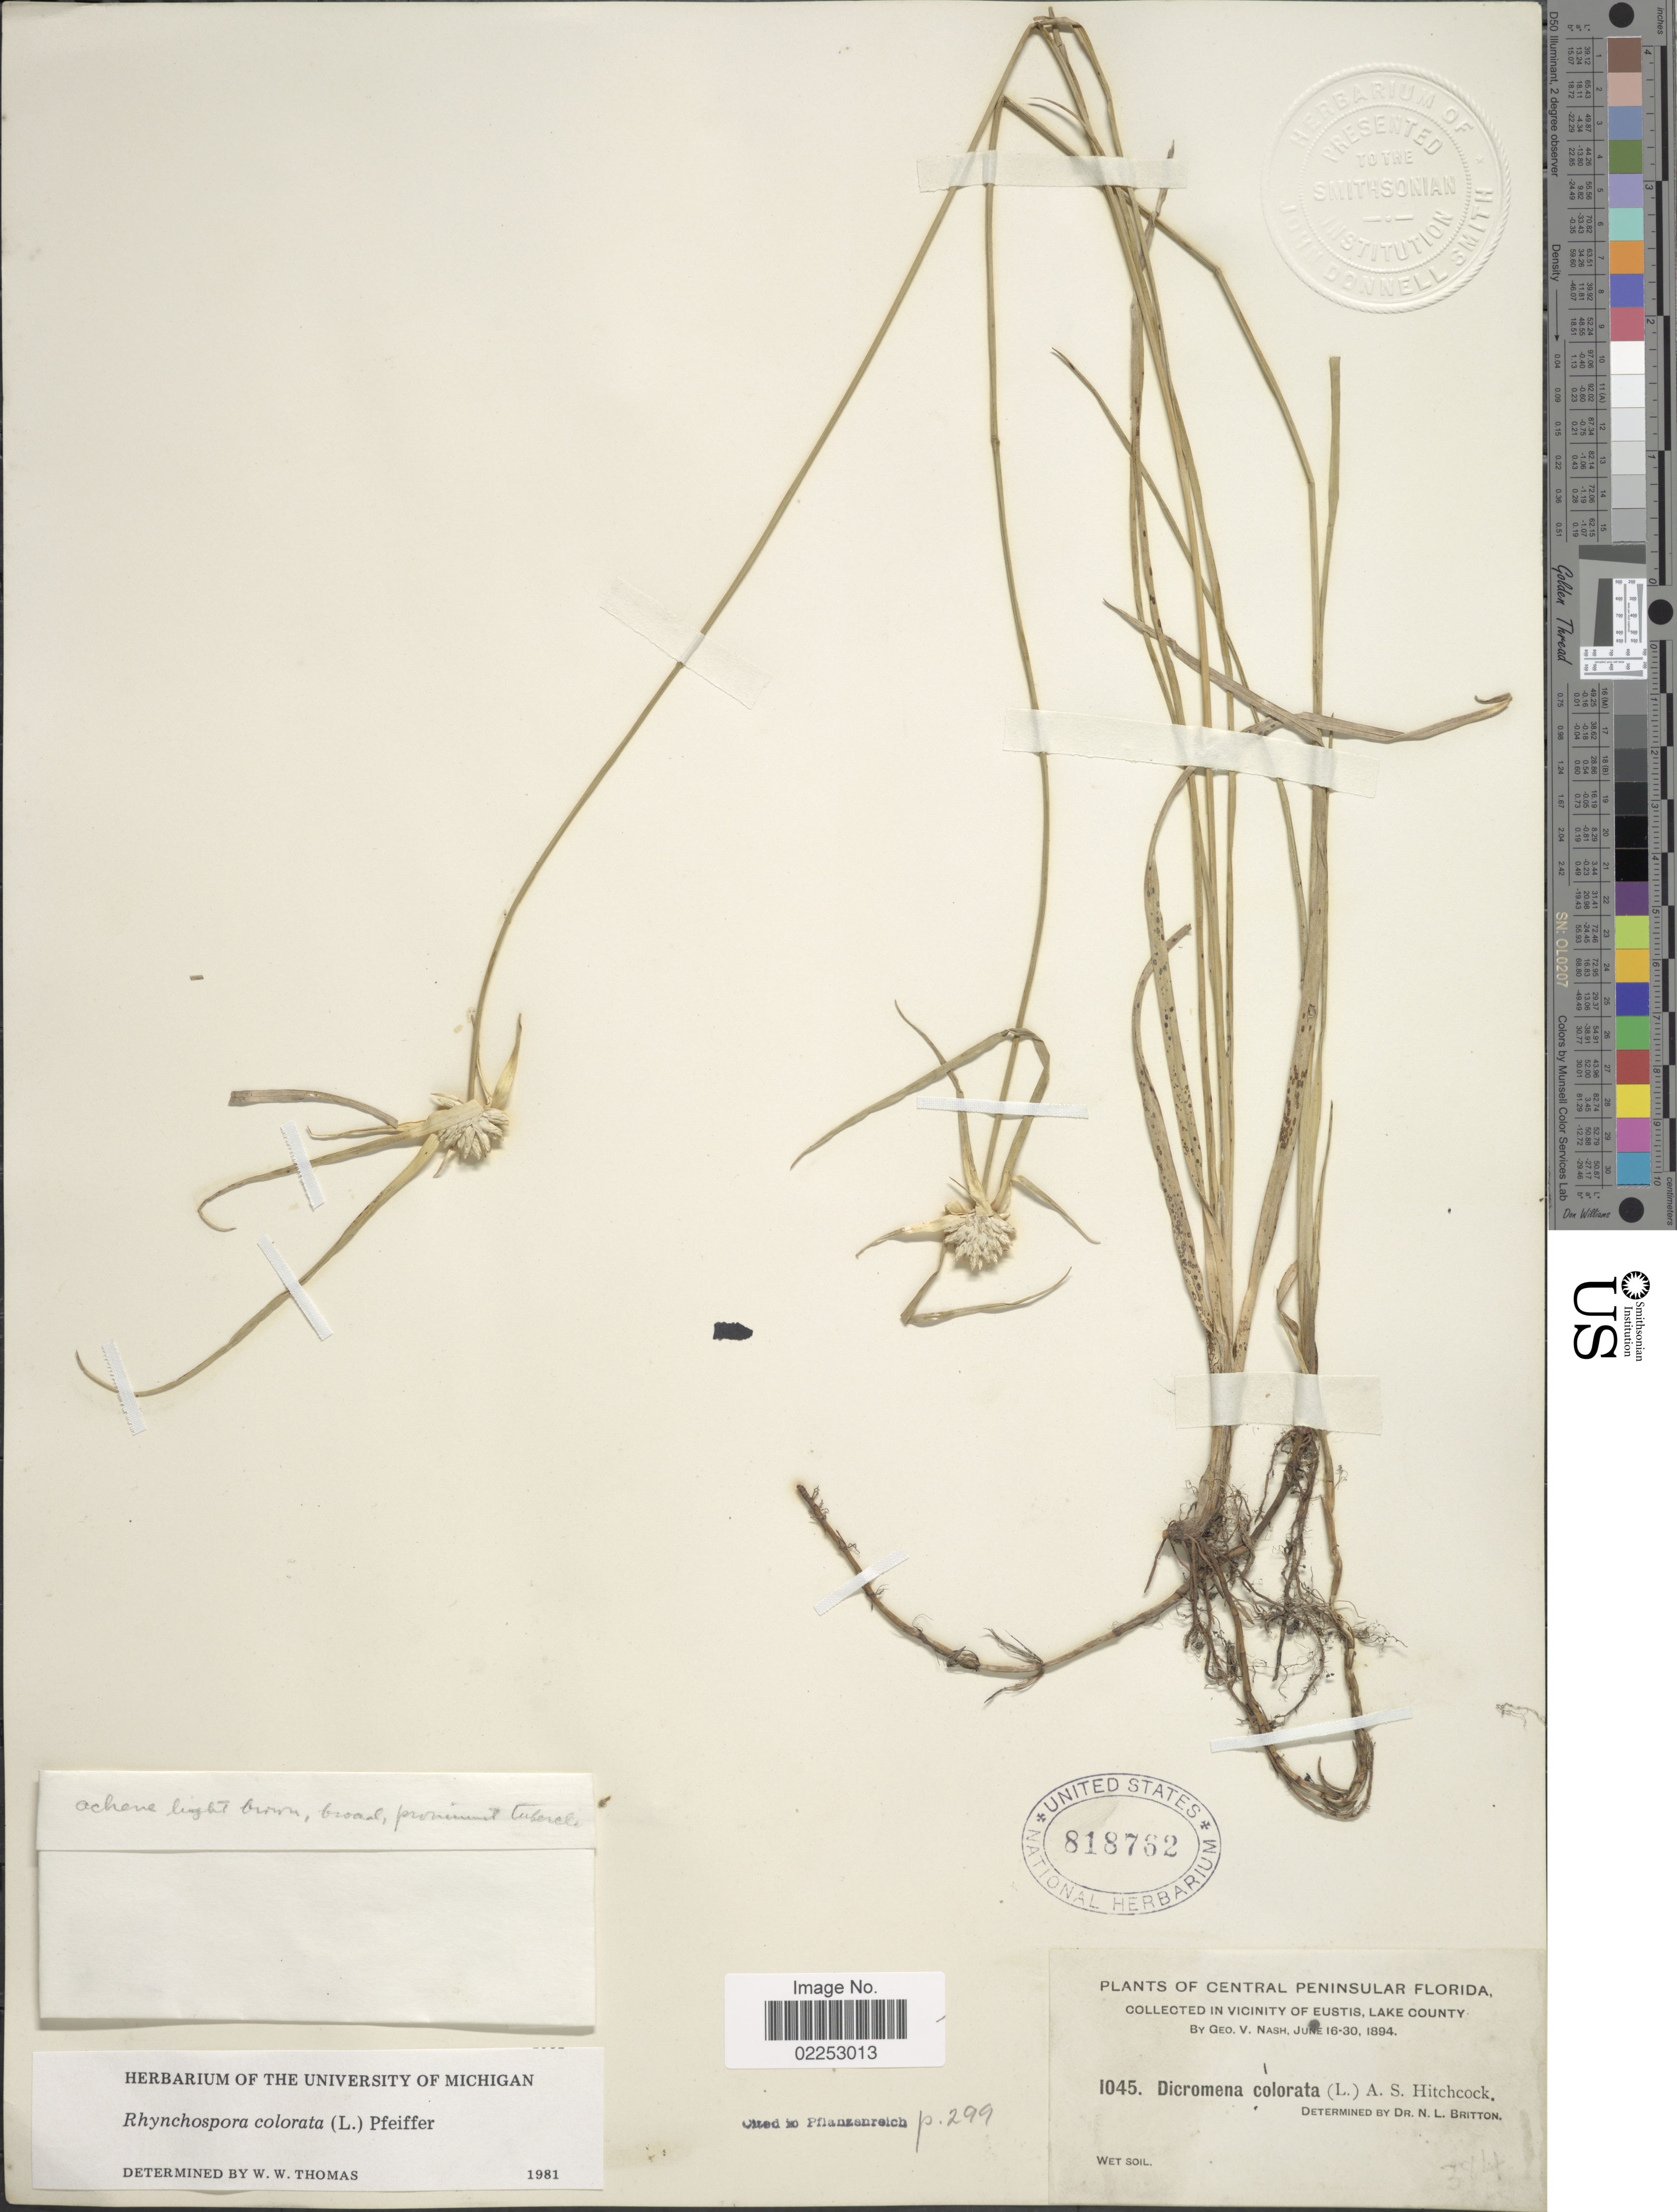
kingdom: Plantae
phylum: Tracheophyta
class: Liliopsida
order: Poales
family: Cyperaceae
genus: Rhynchospora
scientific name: Rhynchospora colorata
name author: (L.) H. Pfeiff.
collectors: G. V. Nash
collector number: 1045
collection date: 1894-06-16/1894-06-30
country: United States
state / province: Florida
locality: Central Peninsular Florida. Vicinity of Eustis, Lake County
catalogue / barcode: US 818762